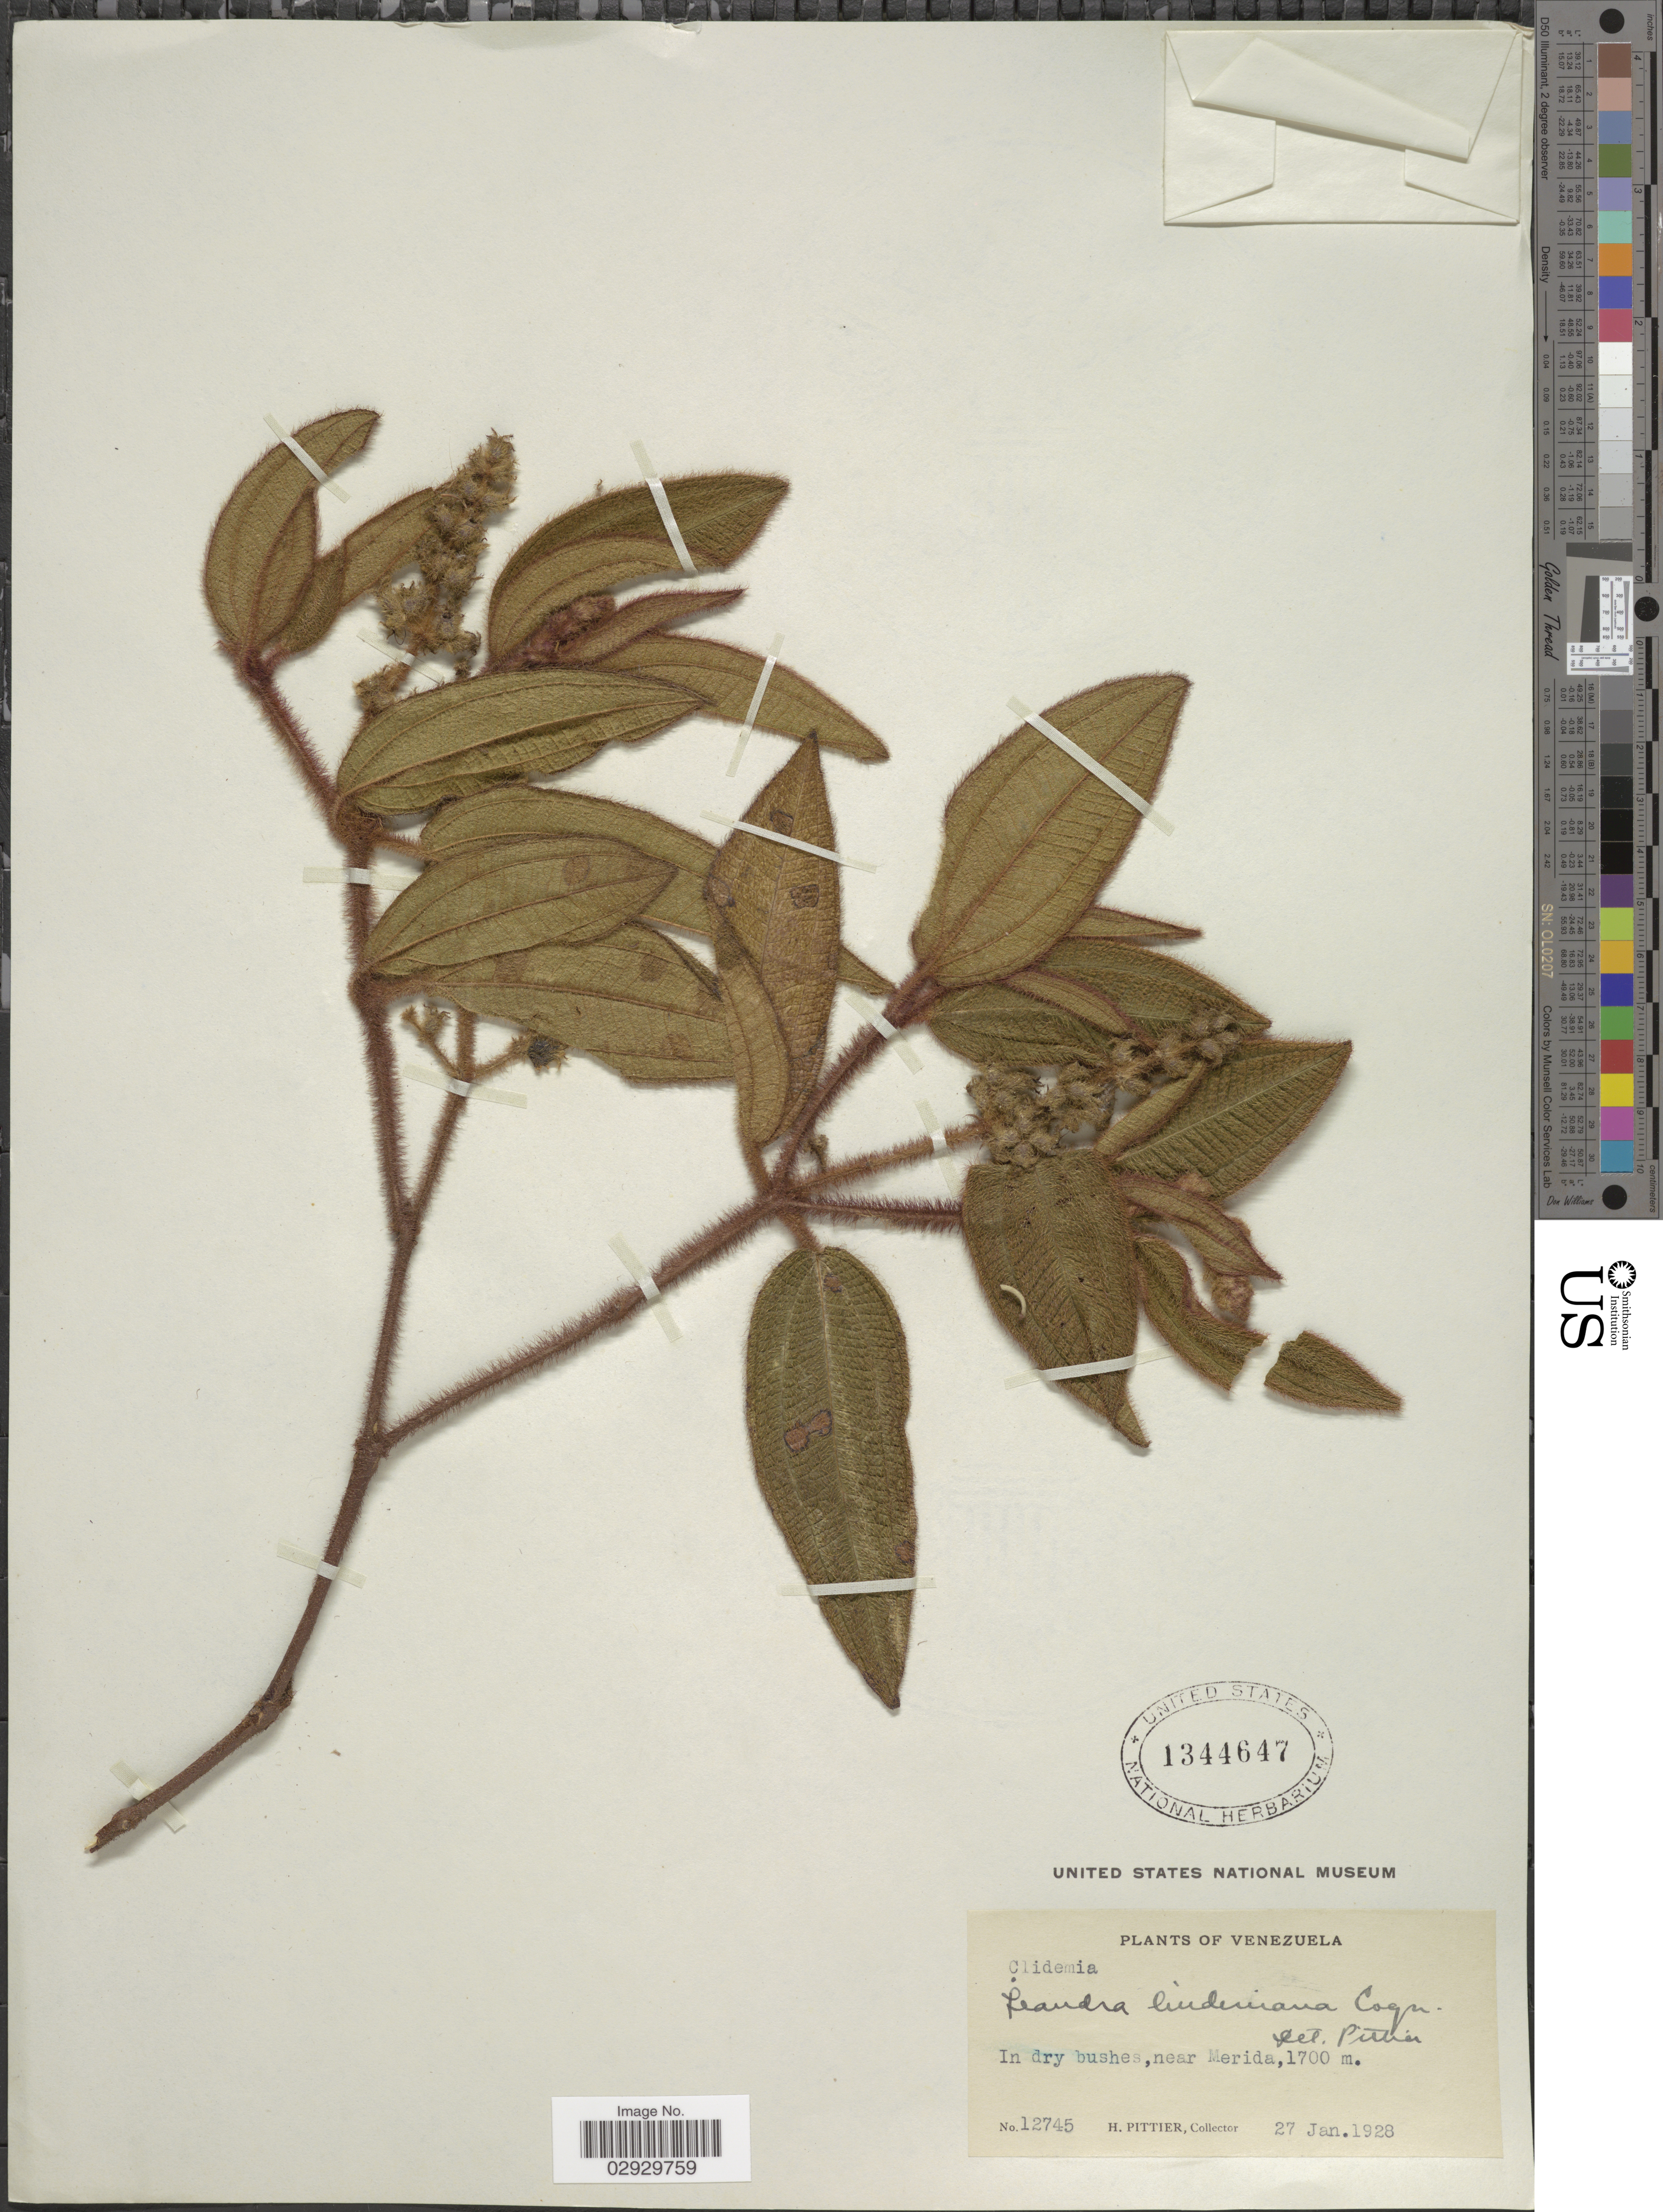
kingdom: Plantae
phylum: Tracheophyta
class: Magnoliopsida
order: Myrtales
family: Melastomataceae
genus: Leandra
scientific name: Leandra lindeniana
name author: (Naudin) Cogn.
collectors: H. F. Pittier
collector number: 12745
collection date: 1928-01-27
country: Venezuela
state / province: Mérida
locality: Near Merida.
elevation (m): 1700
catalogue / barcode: US 1344647